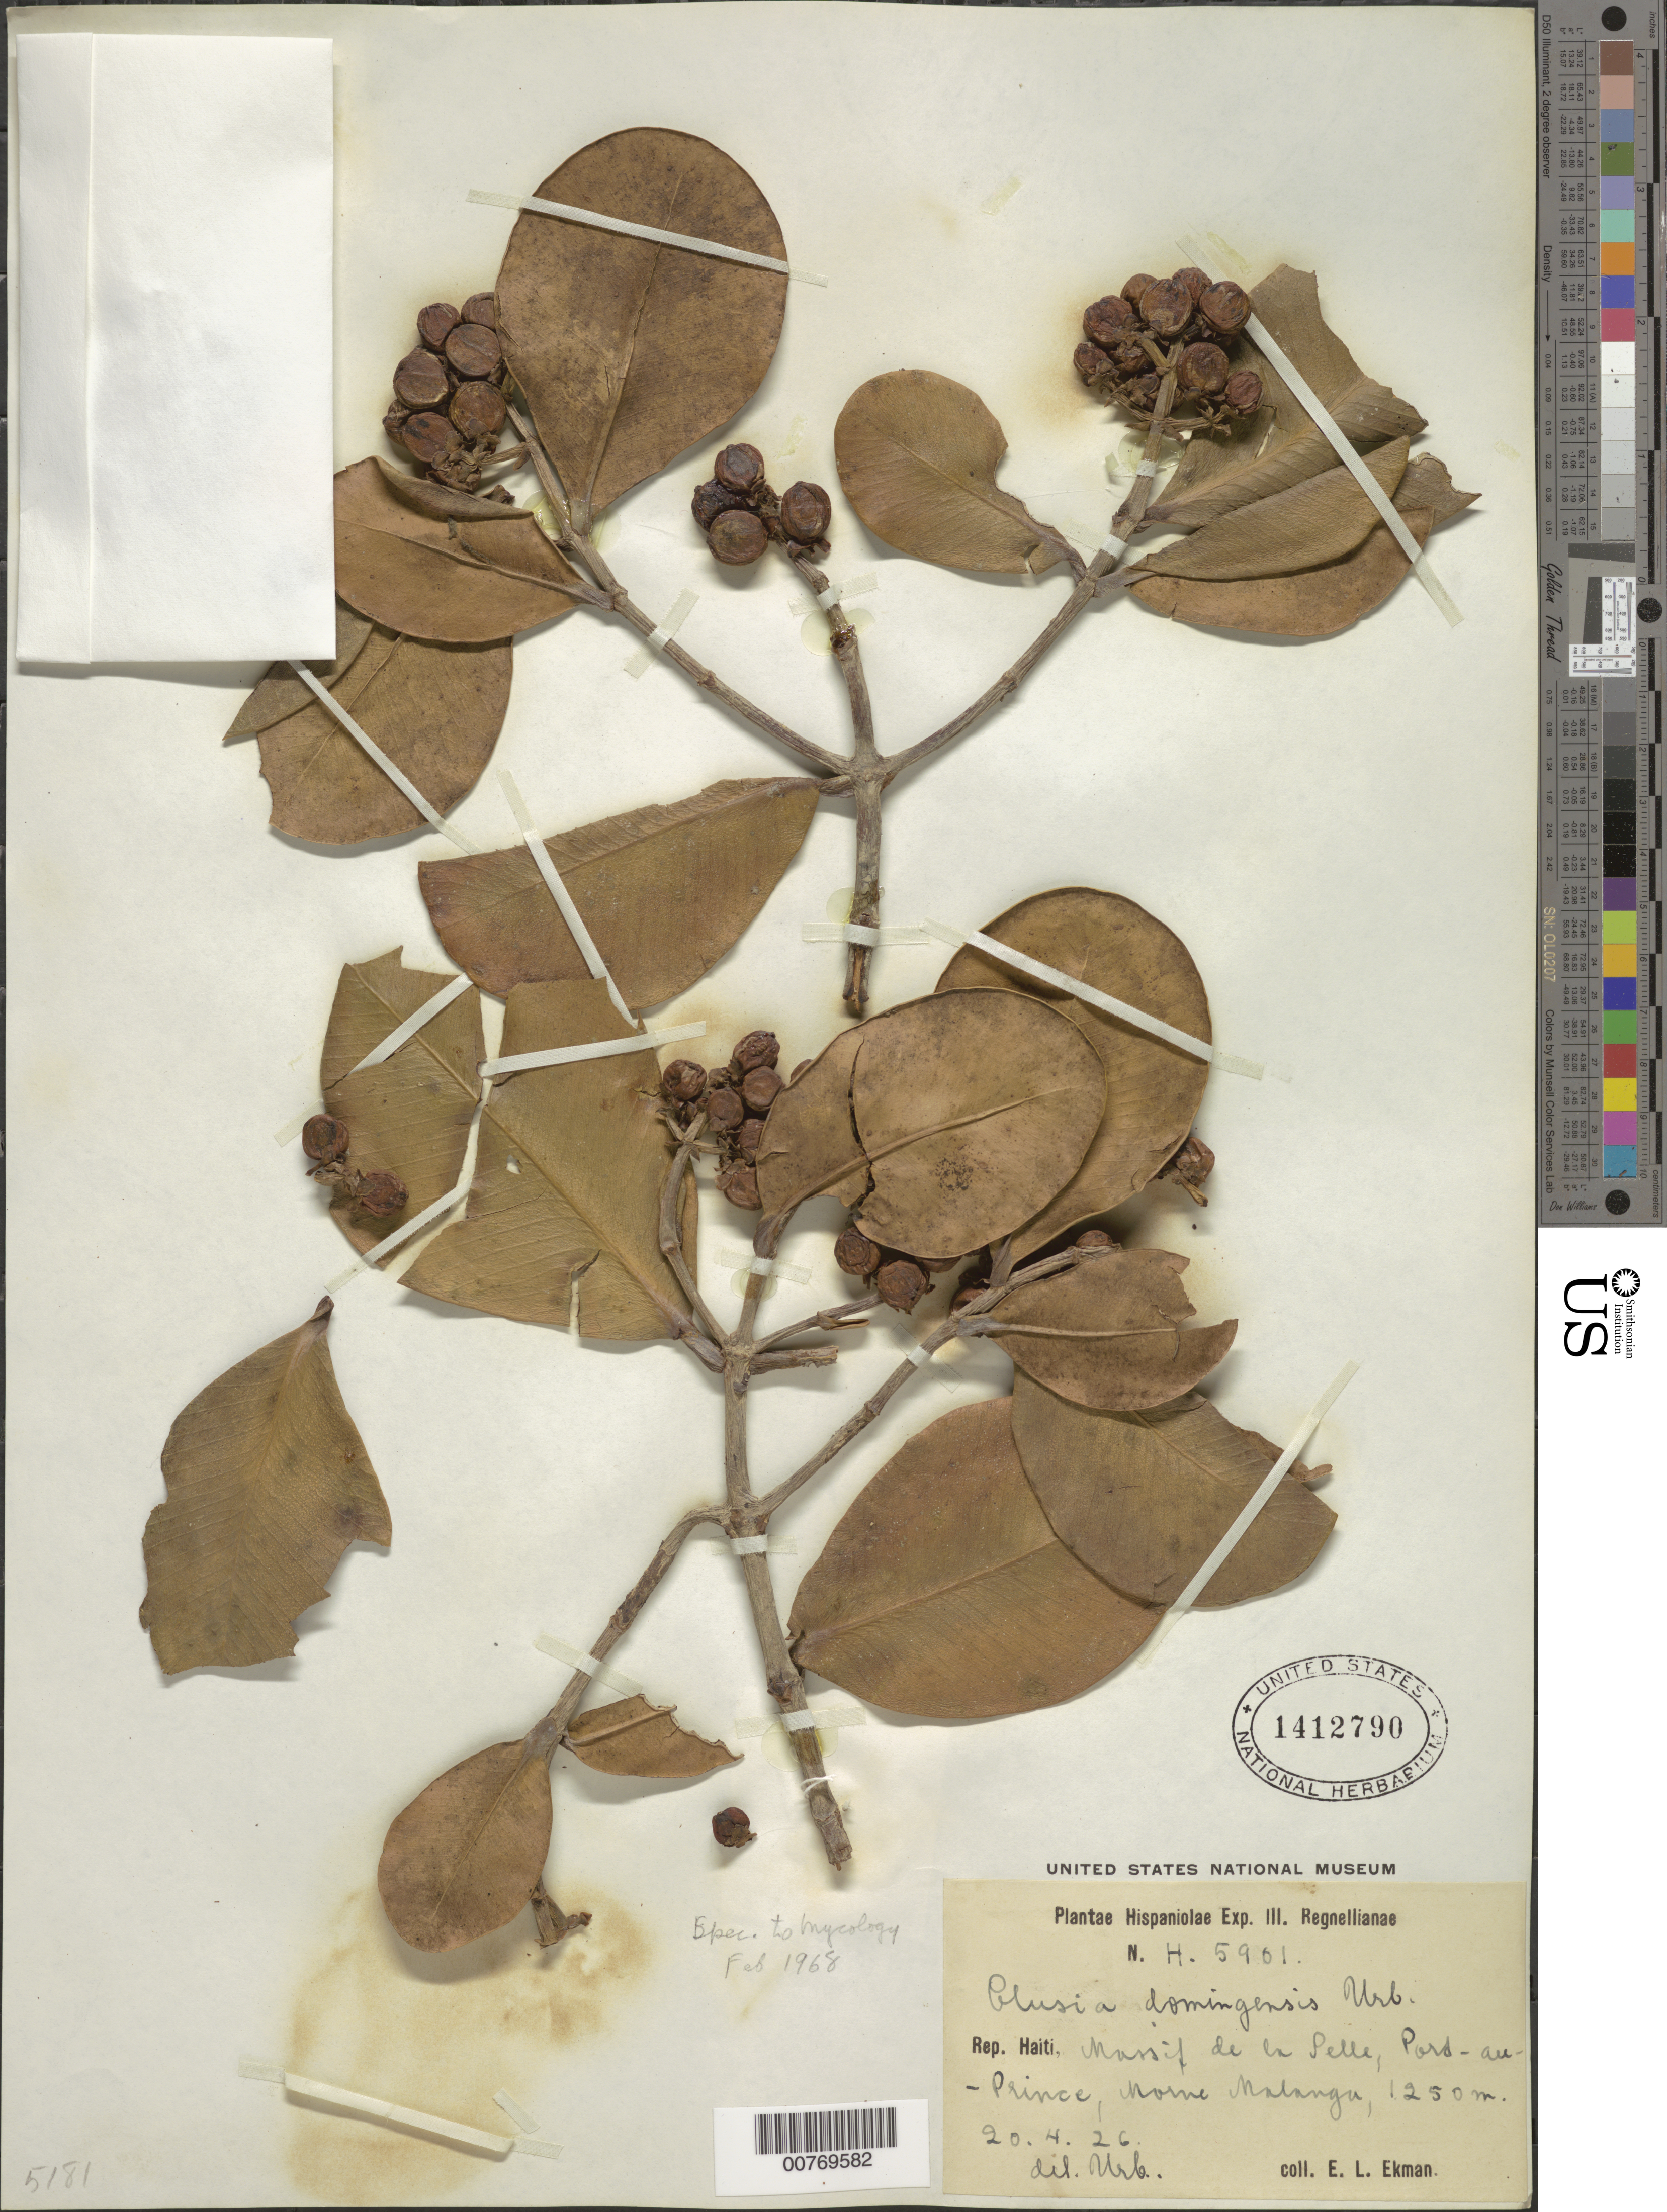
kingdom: Plantae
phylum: Tracheophyta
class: Magnoliopsida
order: Malpighiales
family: Clusiaceae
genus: Clusia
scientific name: Clusia domingensis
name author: Urb.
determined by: Urban, Ignatz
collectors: E. L. Ekman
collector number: H 5961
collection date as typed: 20 Apr 1926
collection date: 1926-04-20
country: Haiti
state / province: Ouest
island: Hispaniola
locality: Massif de la Selle, Port-au-Prince, "Norne" Nalanga.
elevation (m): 1250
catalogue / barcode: US 1412790